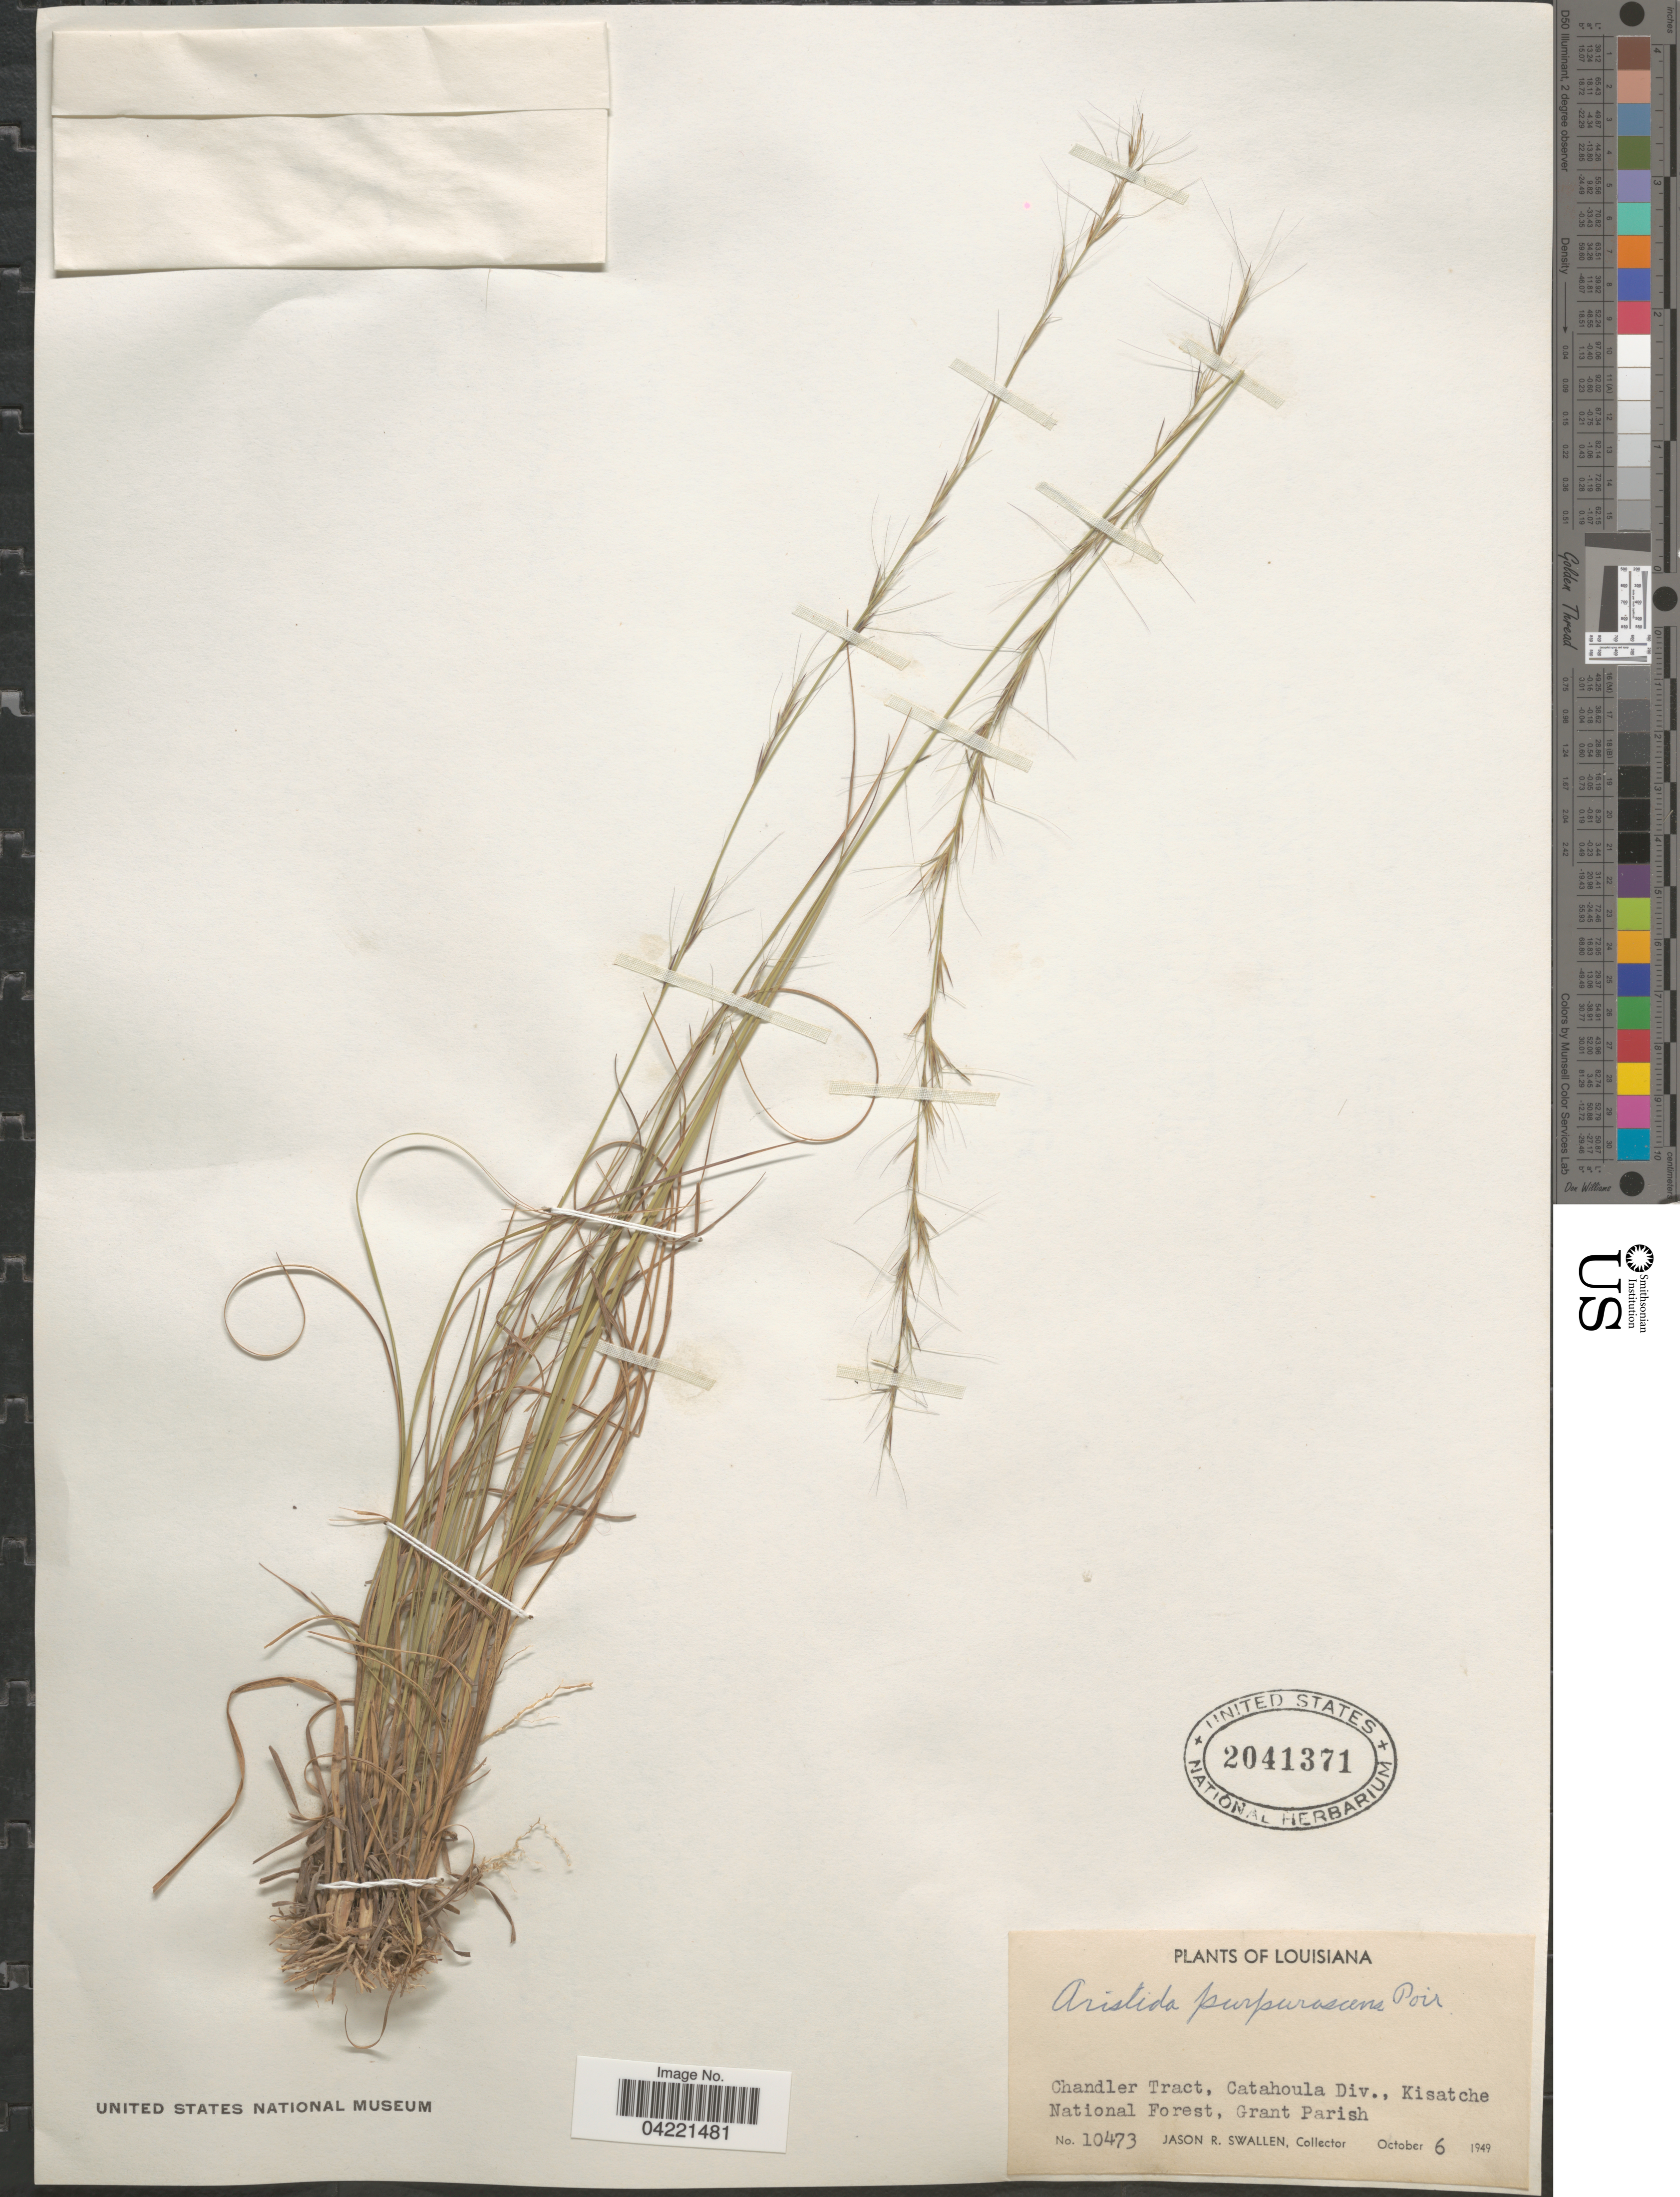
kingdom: Plantae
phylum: Tracheophyta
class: Liliopsida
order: Poales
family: Poaceae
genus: Aristida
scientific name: Aristida purpurascens var. purpurescens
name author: Poir.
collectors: J. R. Swallen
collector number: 10473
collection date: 1949-10-06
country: United States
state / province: Louisiana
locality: Chandler Tract, Catahoula Div., Kisatche National Forest, Grant Parish.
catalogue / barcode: US 2041371